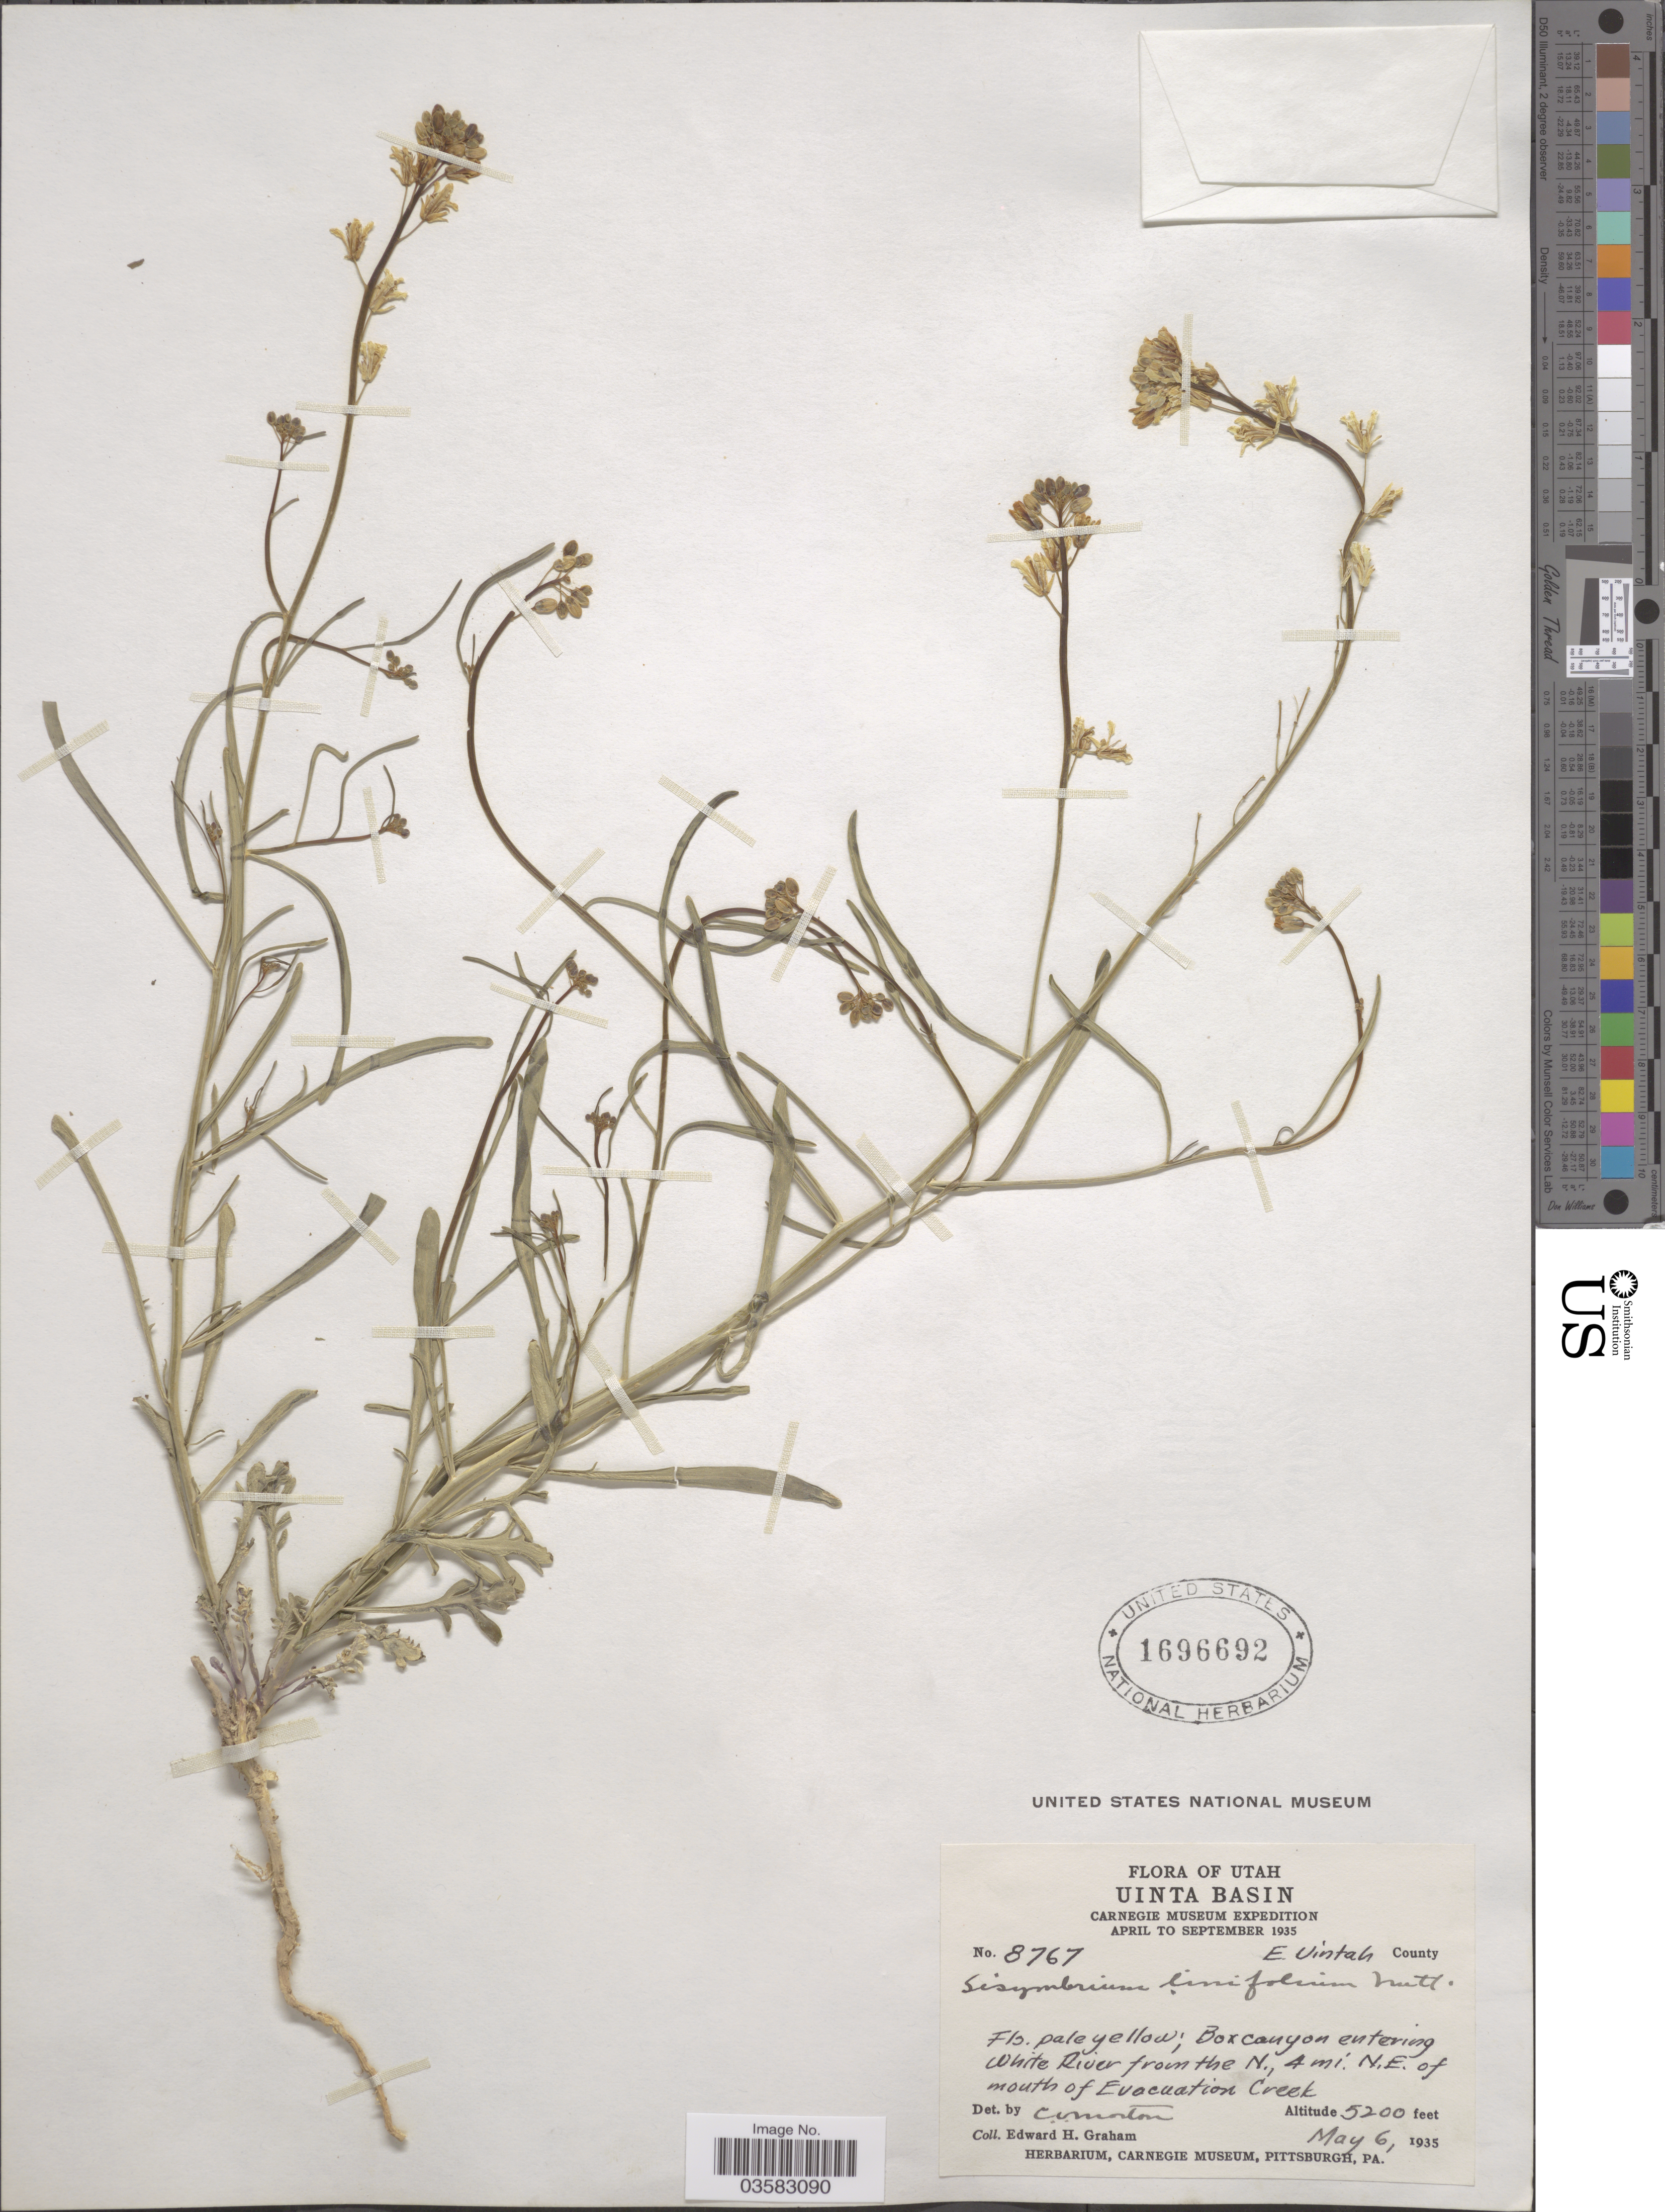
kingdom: Plantae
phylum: Tracheophyta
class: Magnoliopsida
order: Brassicales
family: Brassicaceae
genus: Sisymbrium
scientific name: Sisymbrium linifolium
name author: (Nutt.) Nutt. ex Torr. & A. Gray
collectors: E. H. Graham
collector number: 8767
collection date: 1935-05-06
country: United States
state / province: Utah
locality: Uinta Basin. E. Uintah County. Box canyon entering White River from the N., 4 mi. N.E. of mouth of Evacuation Creek.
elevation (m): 1585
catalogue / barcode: US 1696692